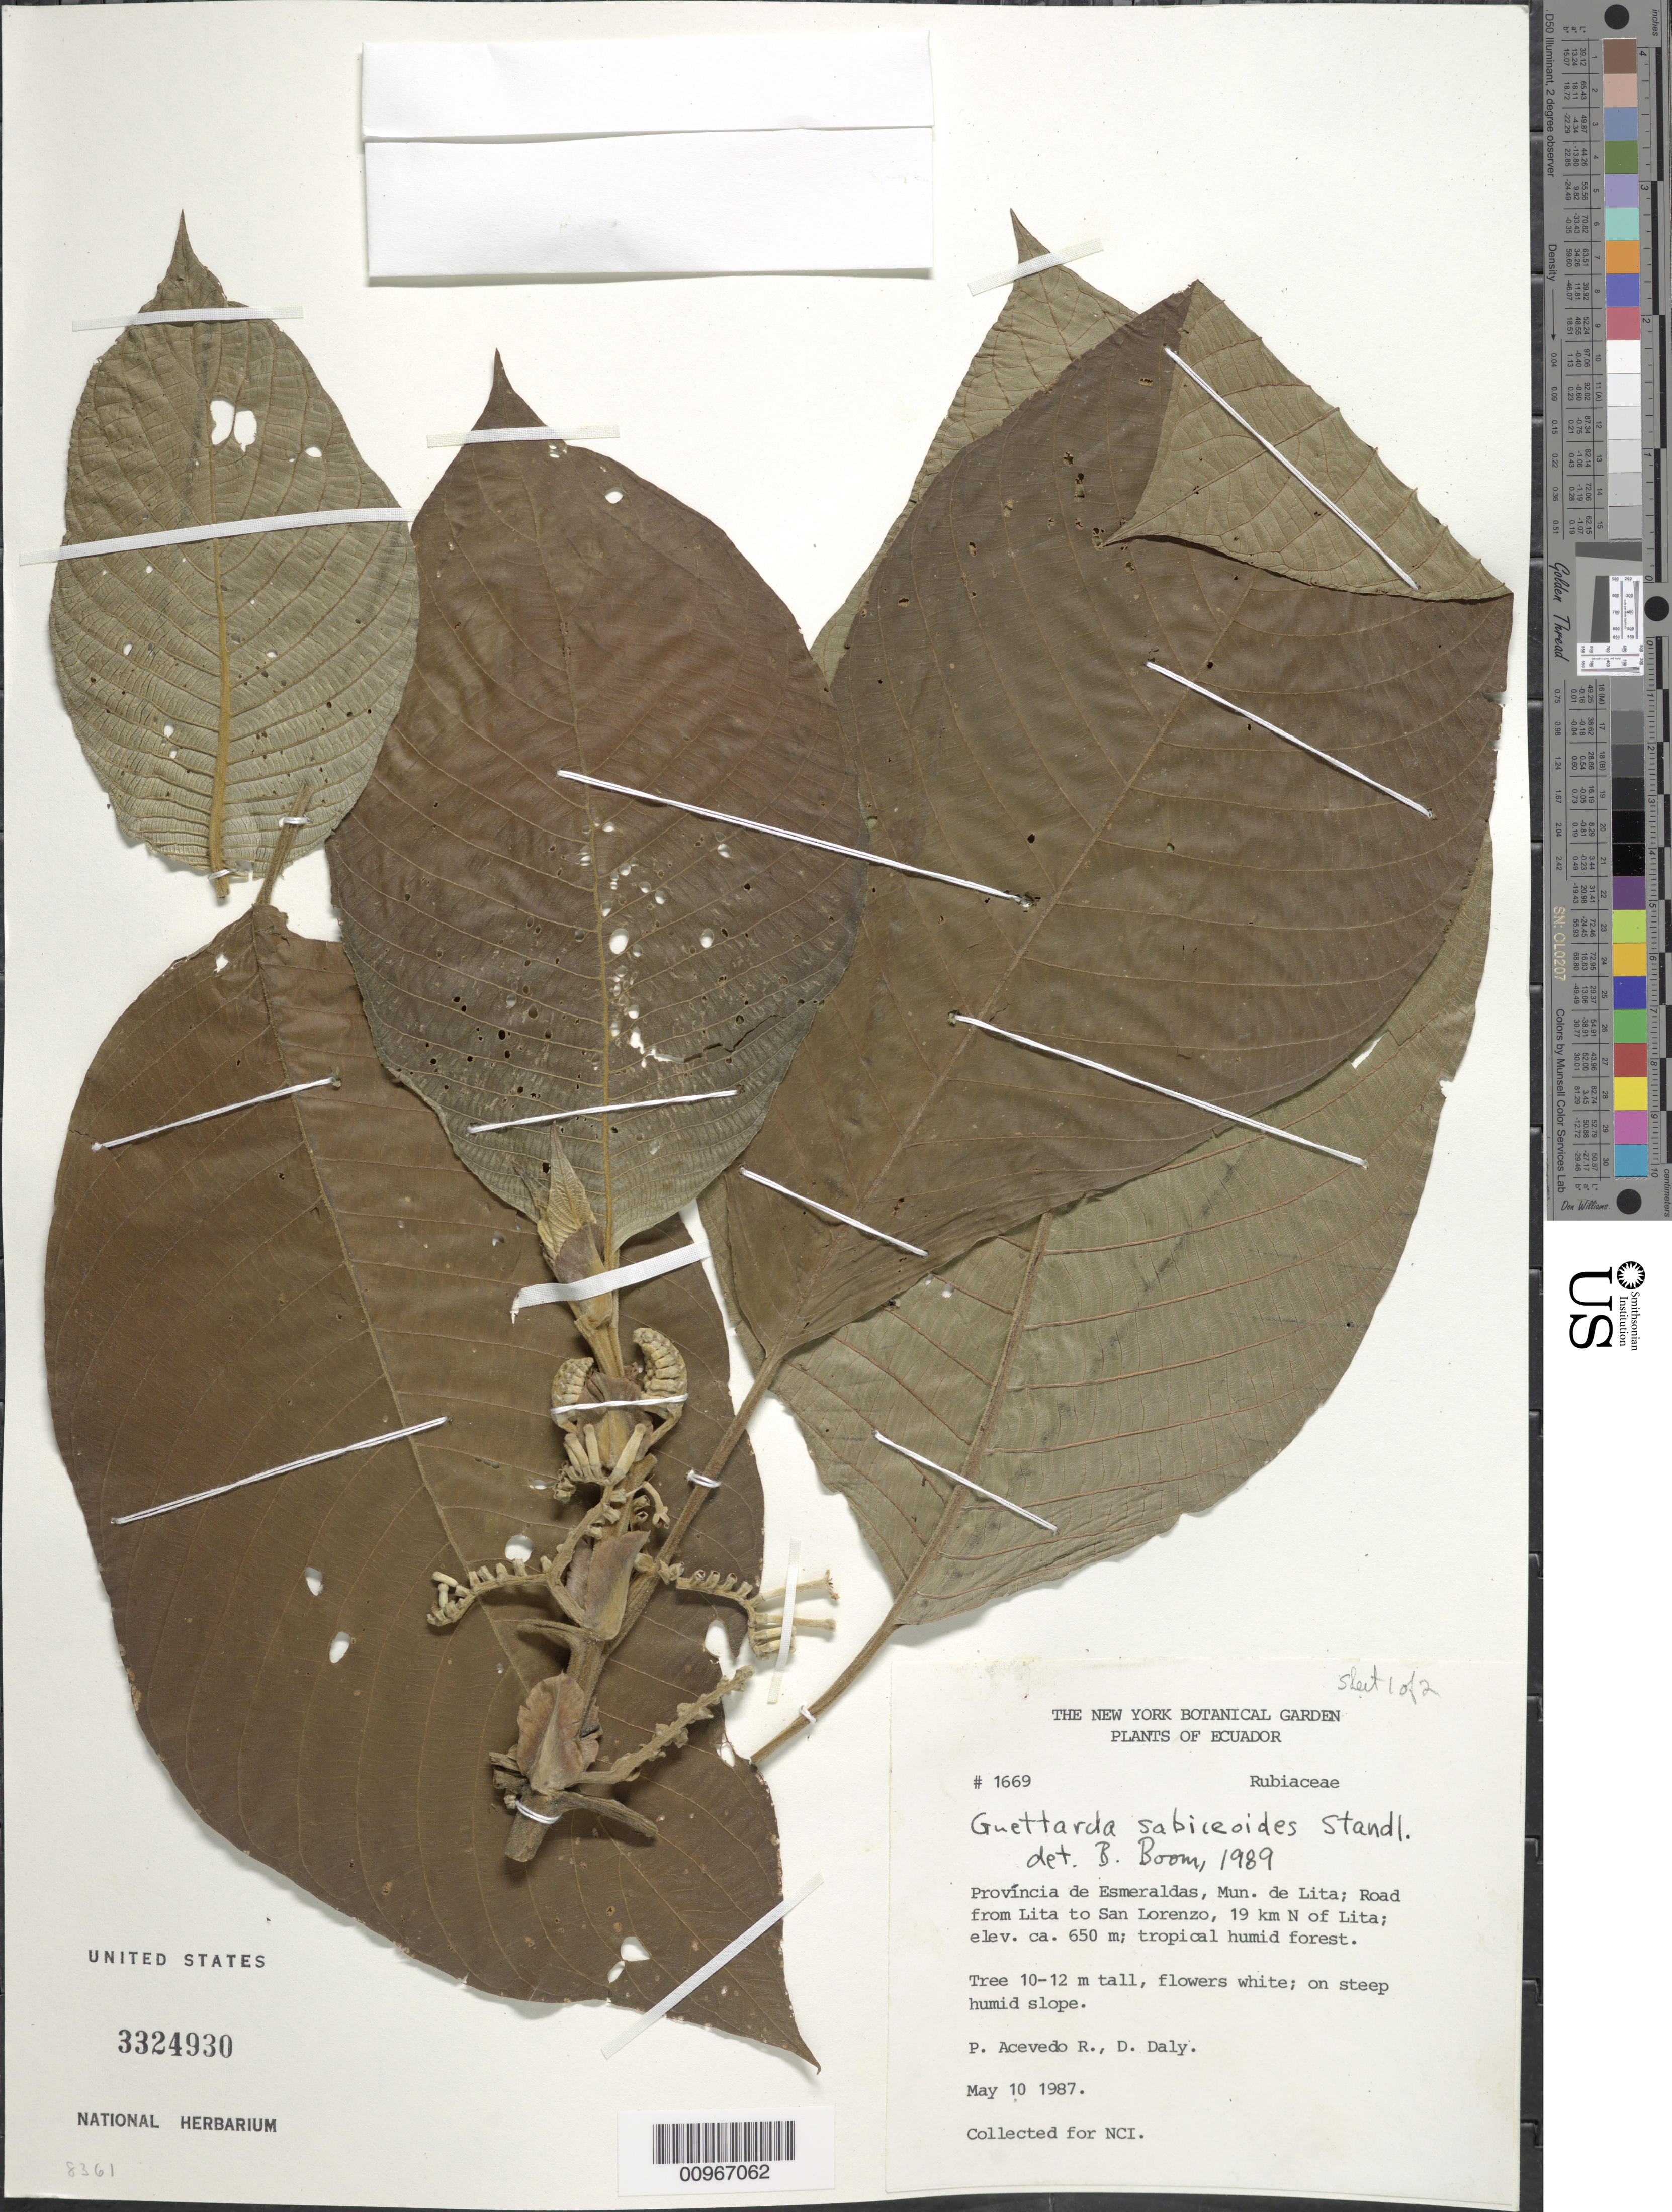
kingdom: Plantae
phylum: Tracheophyta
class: Magnoliopsida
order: Gentianales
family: Rubiaceae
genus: Guettarda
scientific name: Guettarda sabiceoides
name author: Standl.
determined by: Bloom, B. M.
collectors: P. Acevedo-Rodr. & D. C. Daly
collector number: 1669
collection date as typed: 10 May 1987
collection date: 1987-05-10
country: Ecuador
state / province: Esmeraldas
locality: Provincia de Esmeraldas, carretera de Lita a Alto Tambo.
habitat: Creciendo en talud a orillas de quebrada.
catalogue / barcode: US 3324930